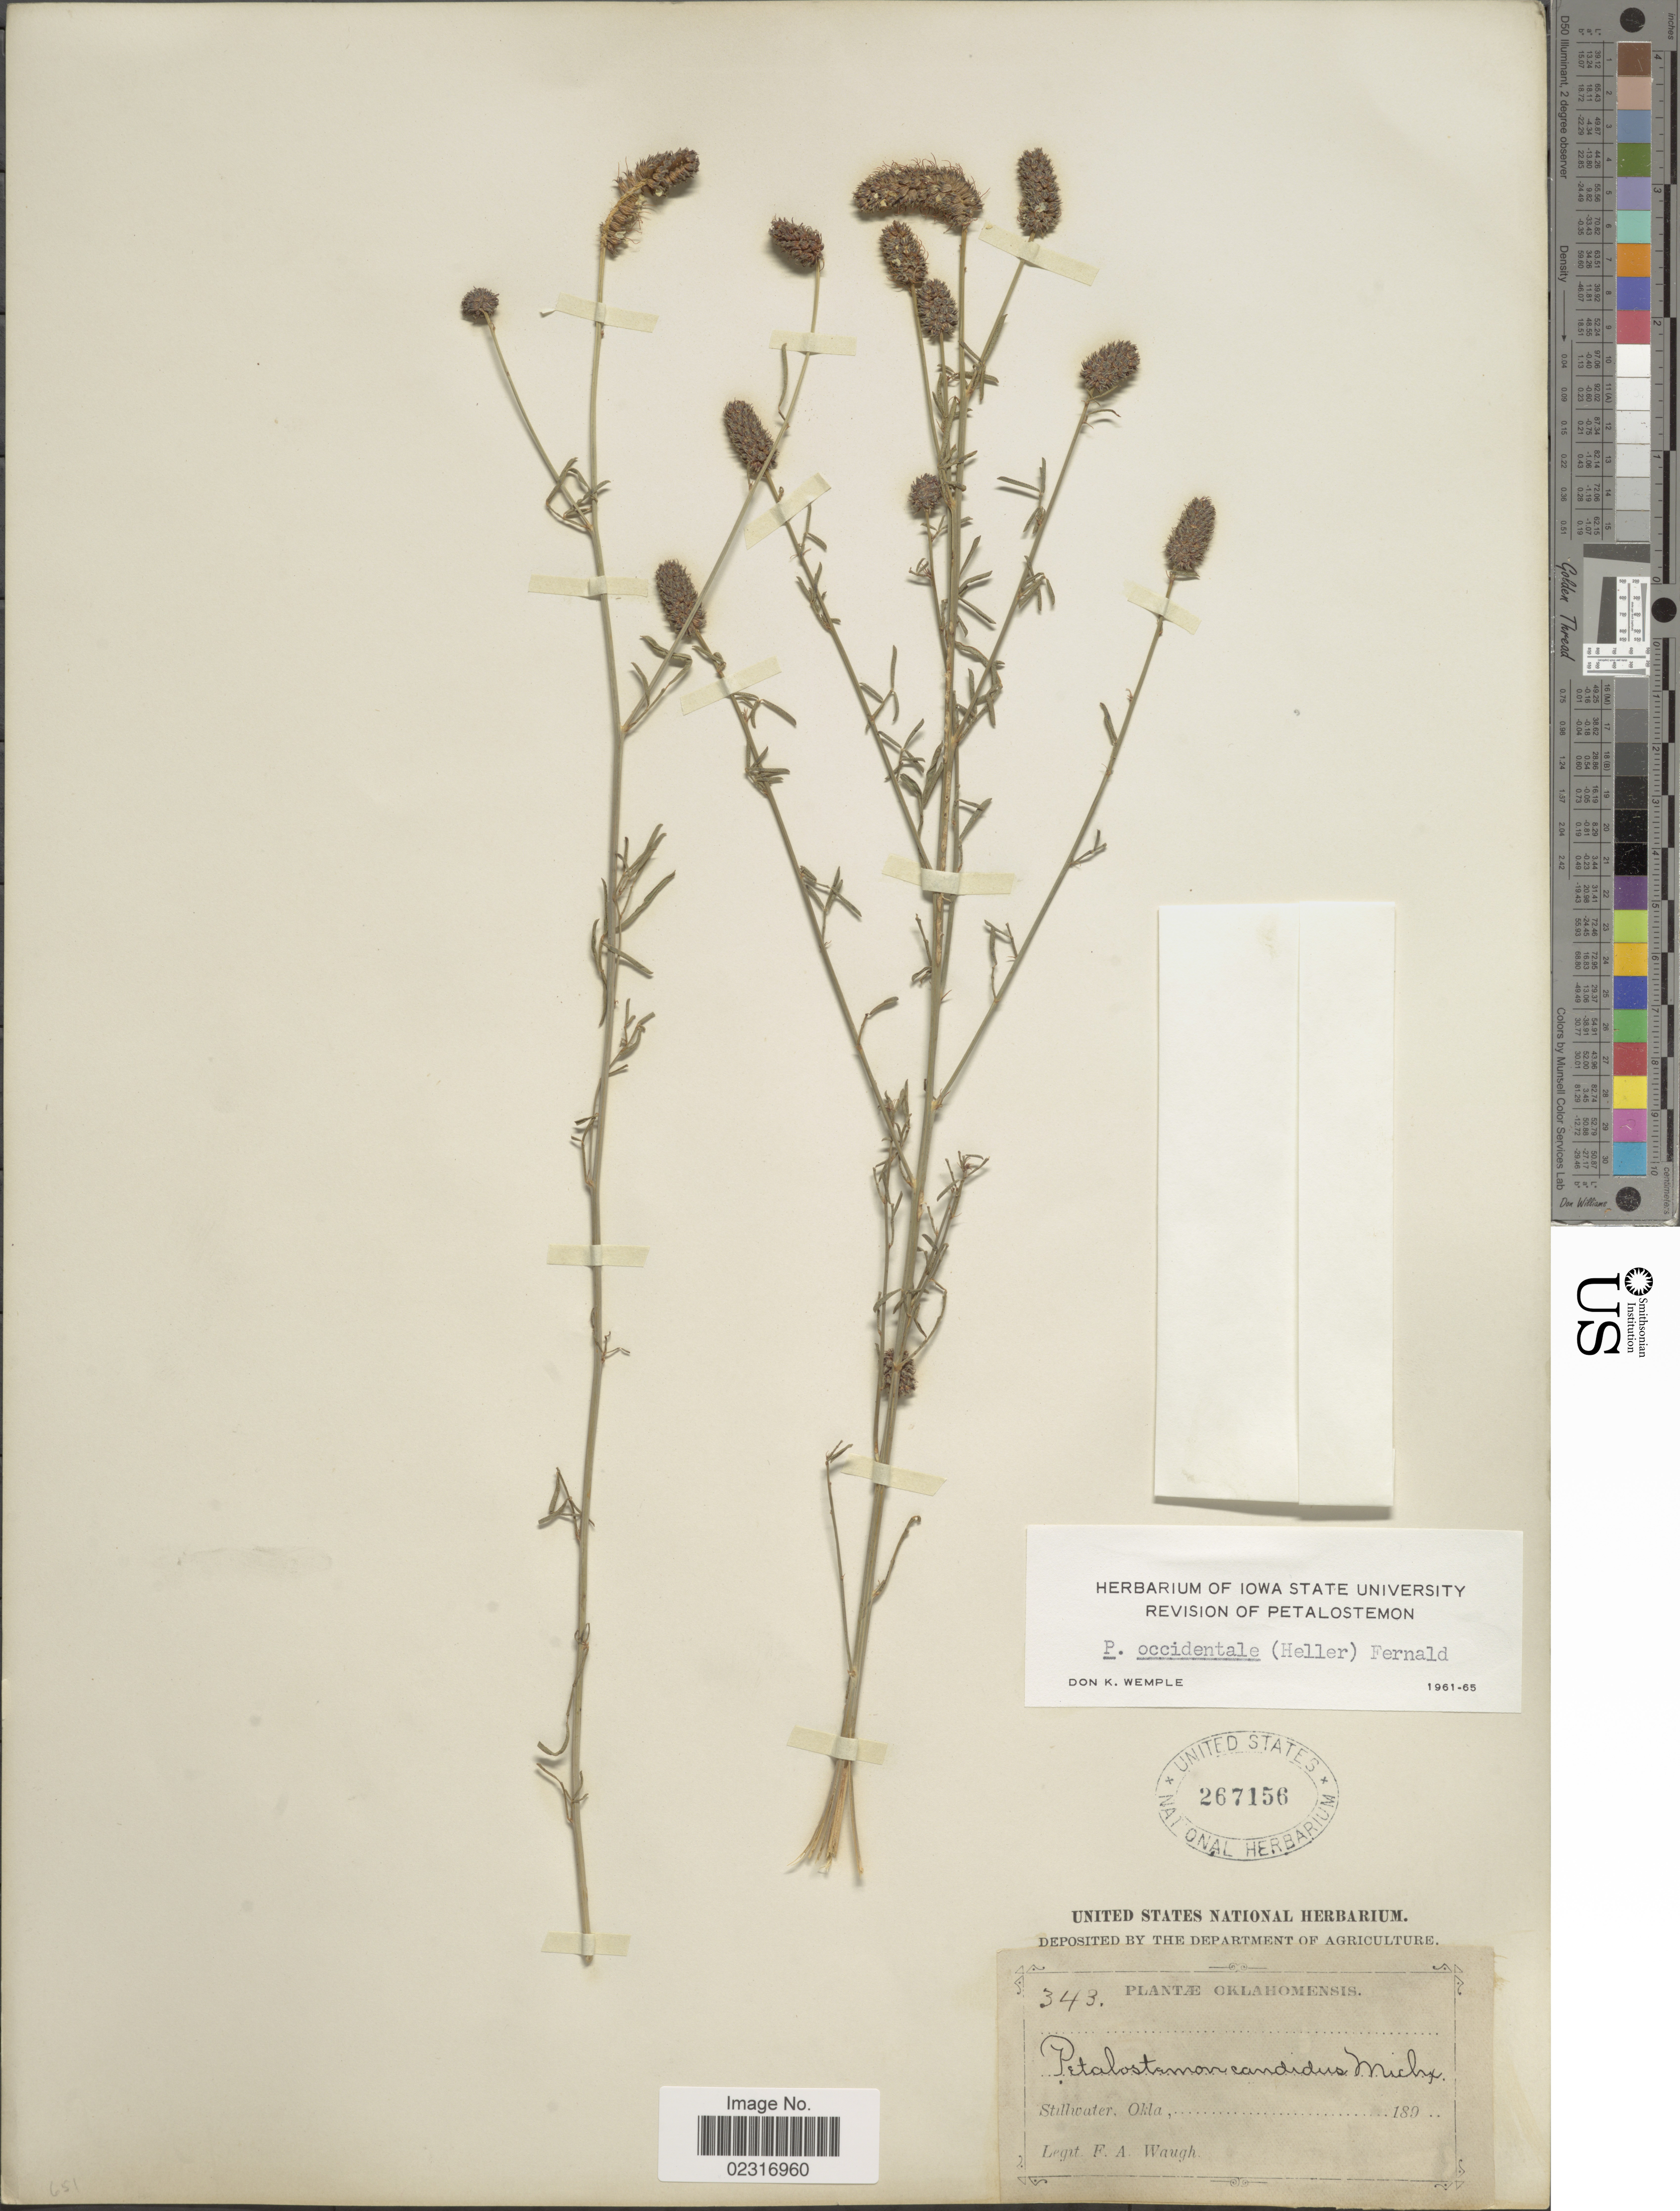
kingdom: Plantae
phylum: Tracheophyta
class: Magnoliopsida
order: Fabales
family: Fabaceae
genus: Dalea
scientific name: Dalea candida var. oligophylla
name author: (Torr) Shinners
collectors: F. Waugh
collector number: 343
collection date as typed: Transcribed d/m/y: //189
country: United States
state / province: Oklahoma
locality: Oklahomensis. Stillwater, Okla.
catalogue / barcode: US 267156